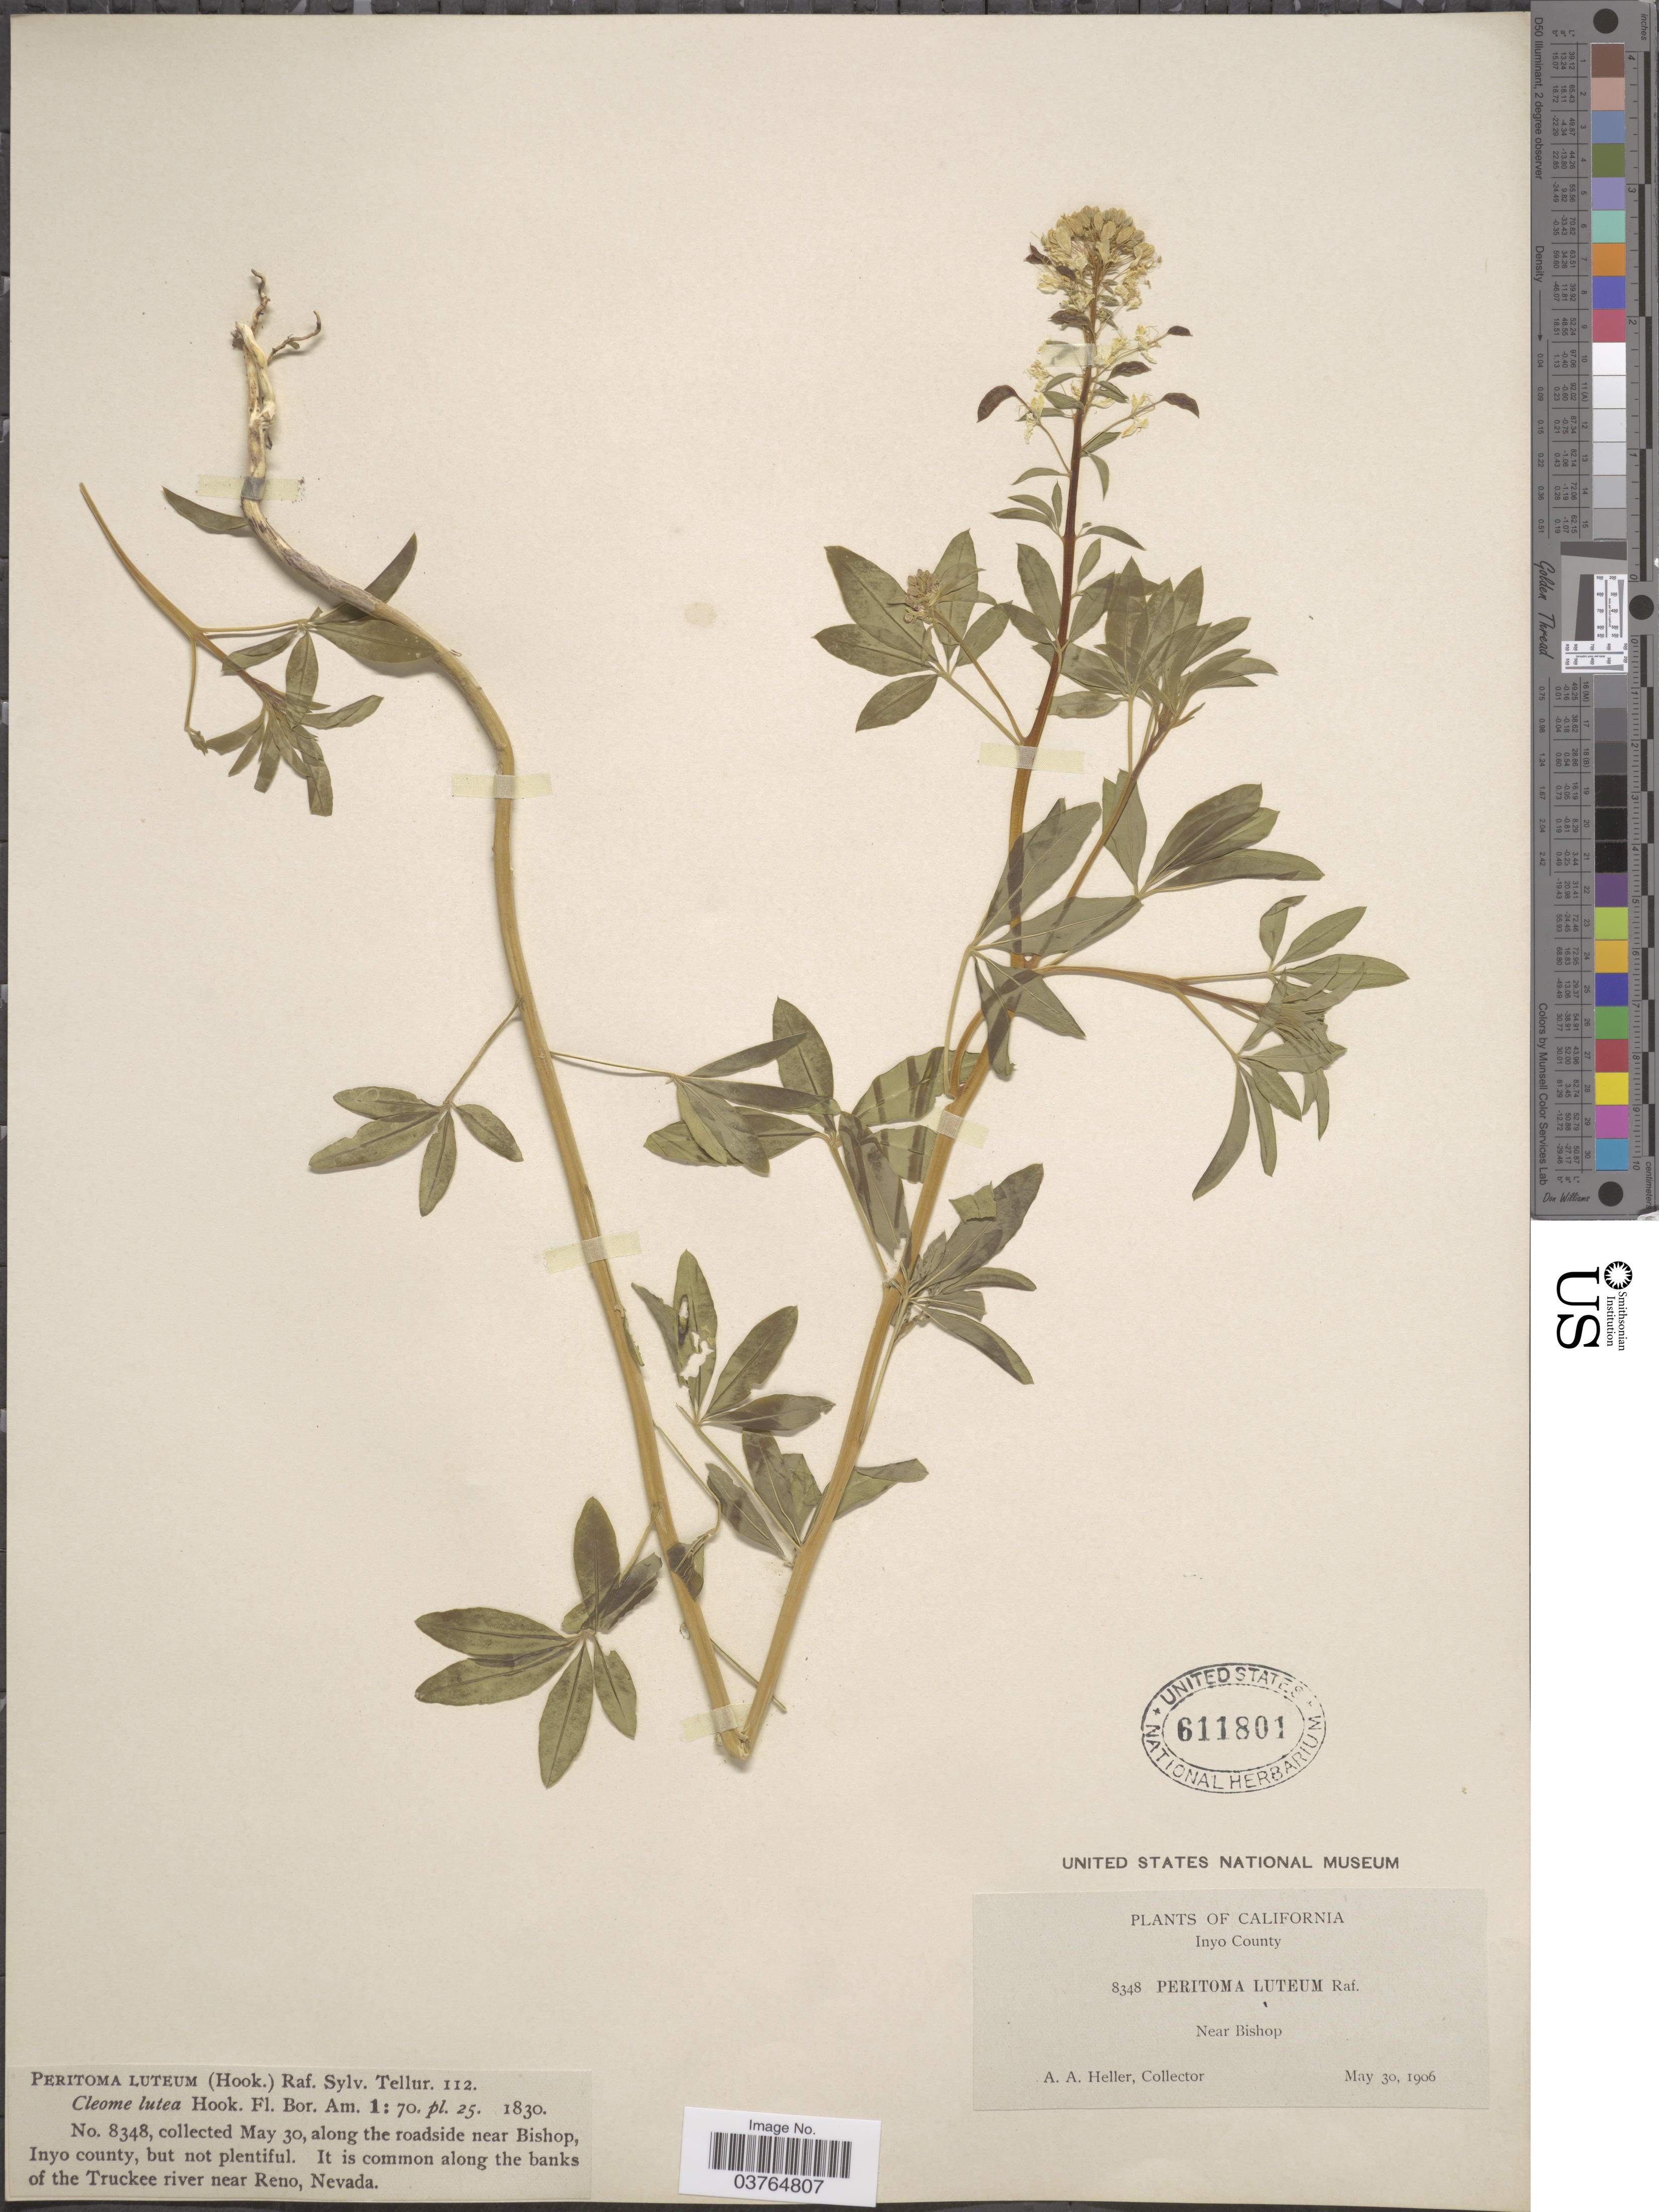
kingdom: Plantae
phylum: Tracheophyta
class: Magnoliopsida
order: Brassicales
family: Cleomaceae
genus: Cleomella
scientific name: Cleomella lutea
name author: (Hook.) Roalson & J.C. Hall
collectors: A. A. Heller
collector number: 8348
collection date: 1906-05-30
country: United States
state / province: California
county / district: Inyo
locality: Inyo County. Near Bishop.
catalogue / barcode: US 611801